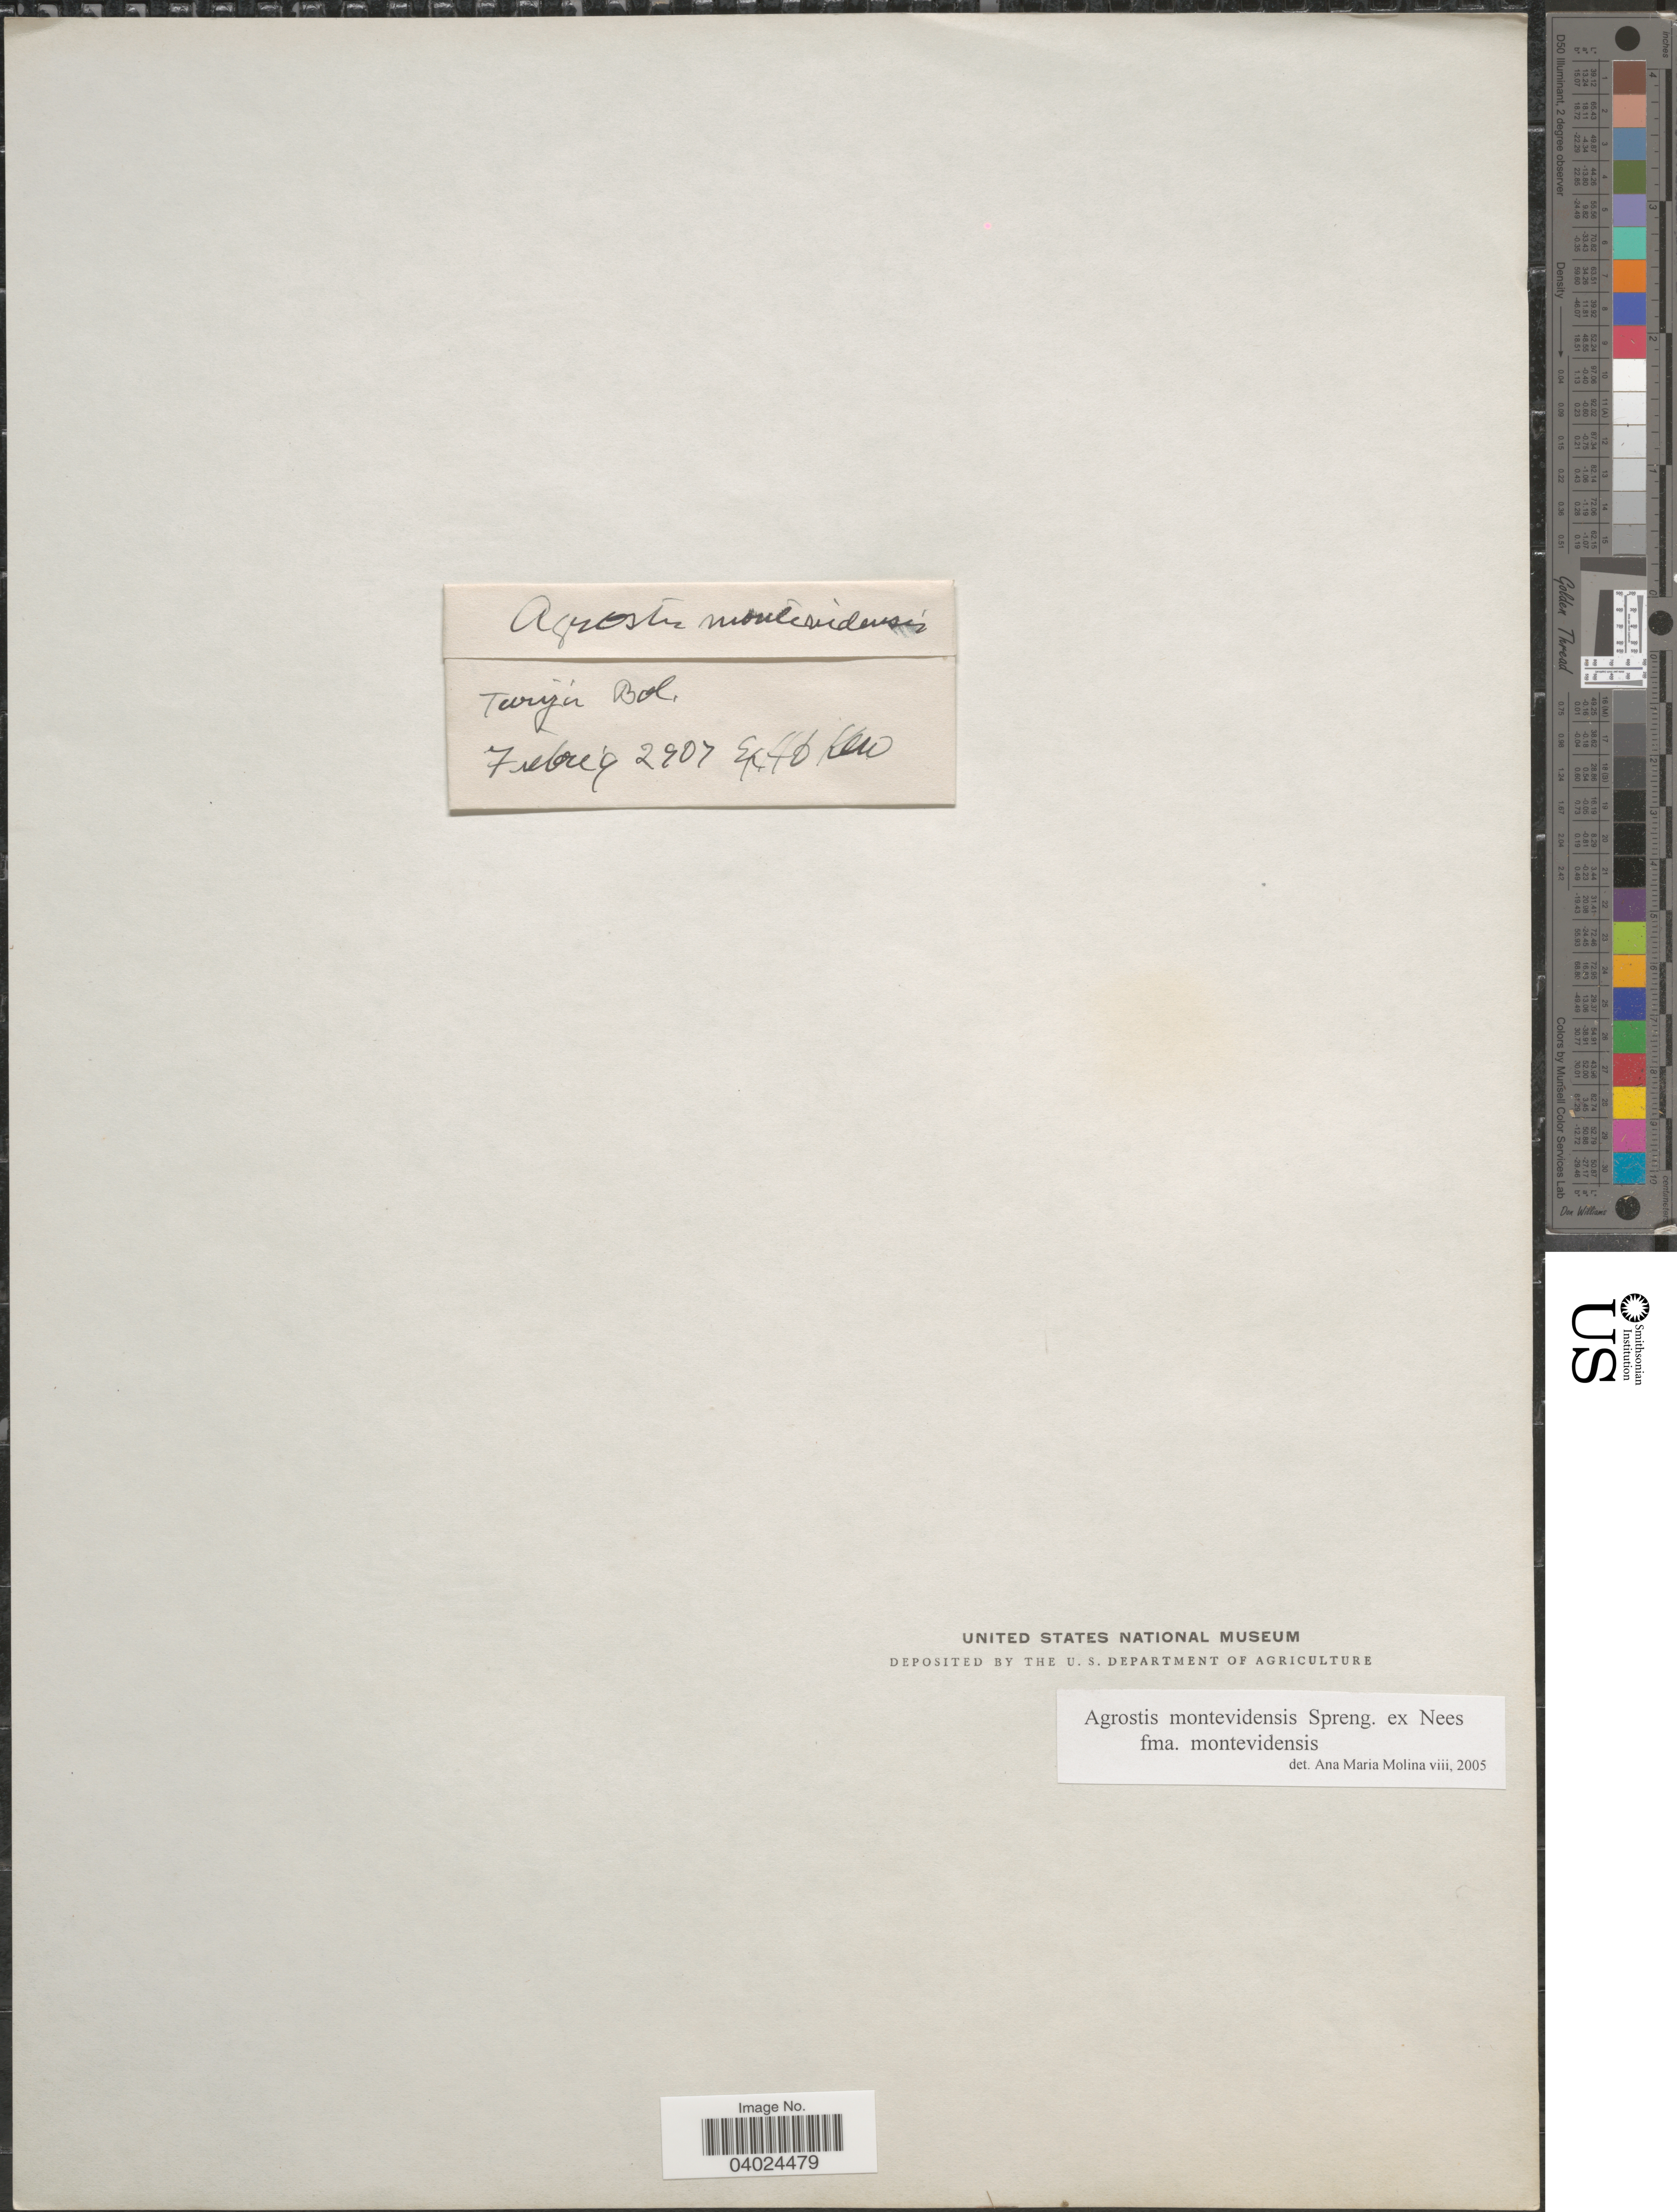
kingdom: Plantae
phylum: Tracheophyta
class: Liliopsida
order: Poales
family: Poaceae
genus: Agrostis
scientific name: Agrostis montevidensis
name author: A. Spreng. ex Nees in Mart.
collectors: ex Herb. Kew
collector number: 2907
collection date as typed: Transcribed d/m/y: /2/9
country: Bolivia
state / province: Tarija